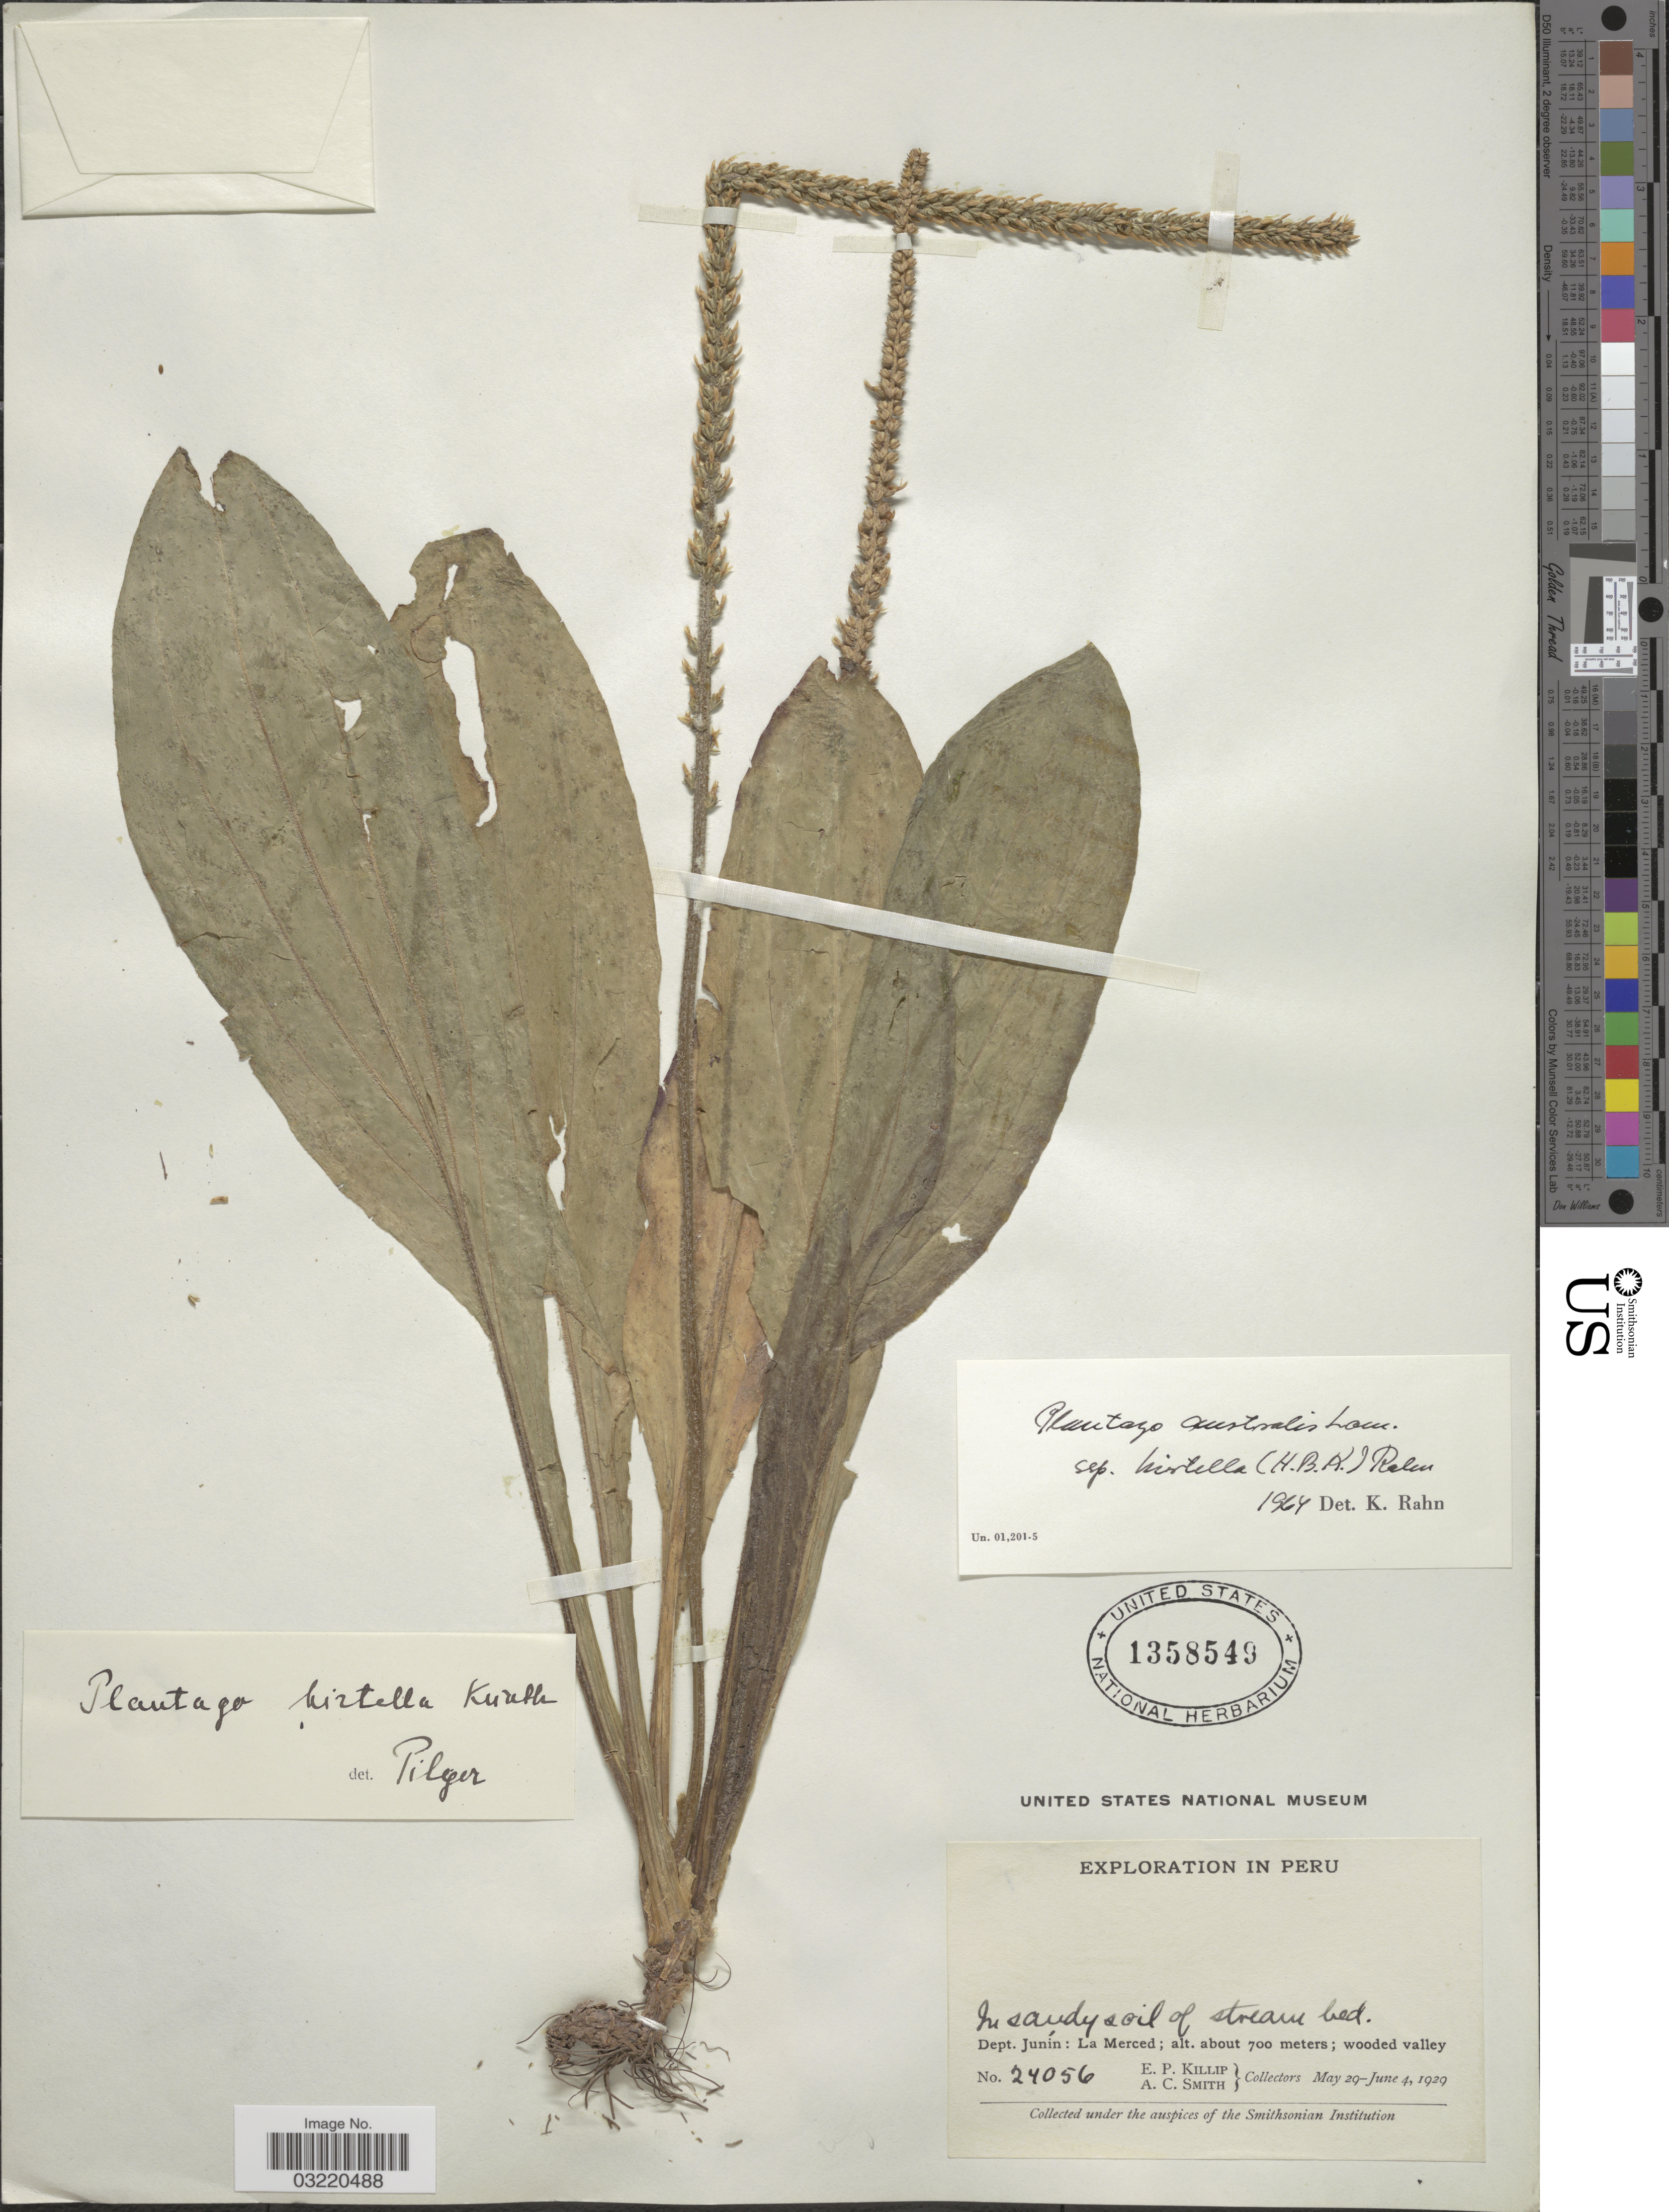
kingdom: Plantae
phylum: Tracheophyta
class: Magnoliopsida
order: Lamiales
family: Plantaginaceae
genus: Plantago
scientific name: Plantago australis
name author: Lam.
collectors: E. P. Killip & A. C. Smith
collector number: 24056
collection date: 1929-05-29/1929-06-04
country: Peru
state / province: Junín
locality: Dept. Junín: La Merced.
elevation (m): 700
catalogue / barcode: US 1358549